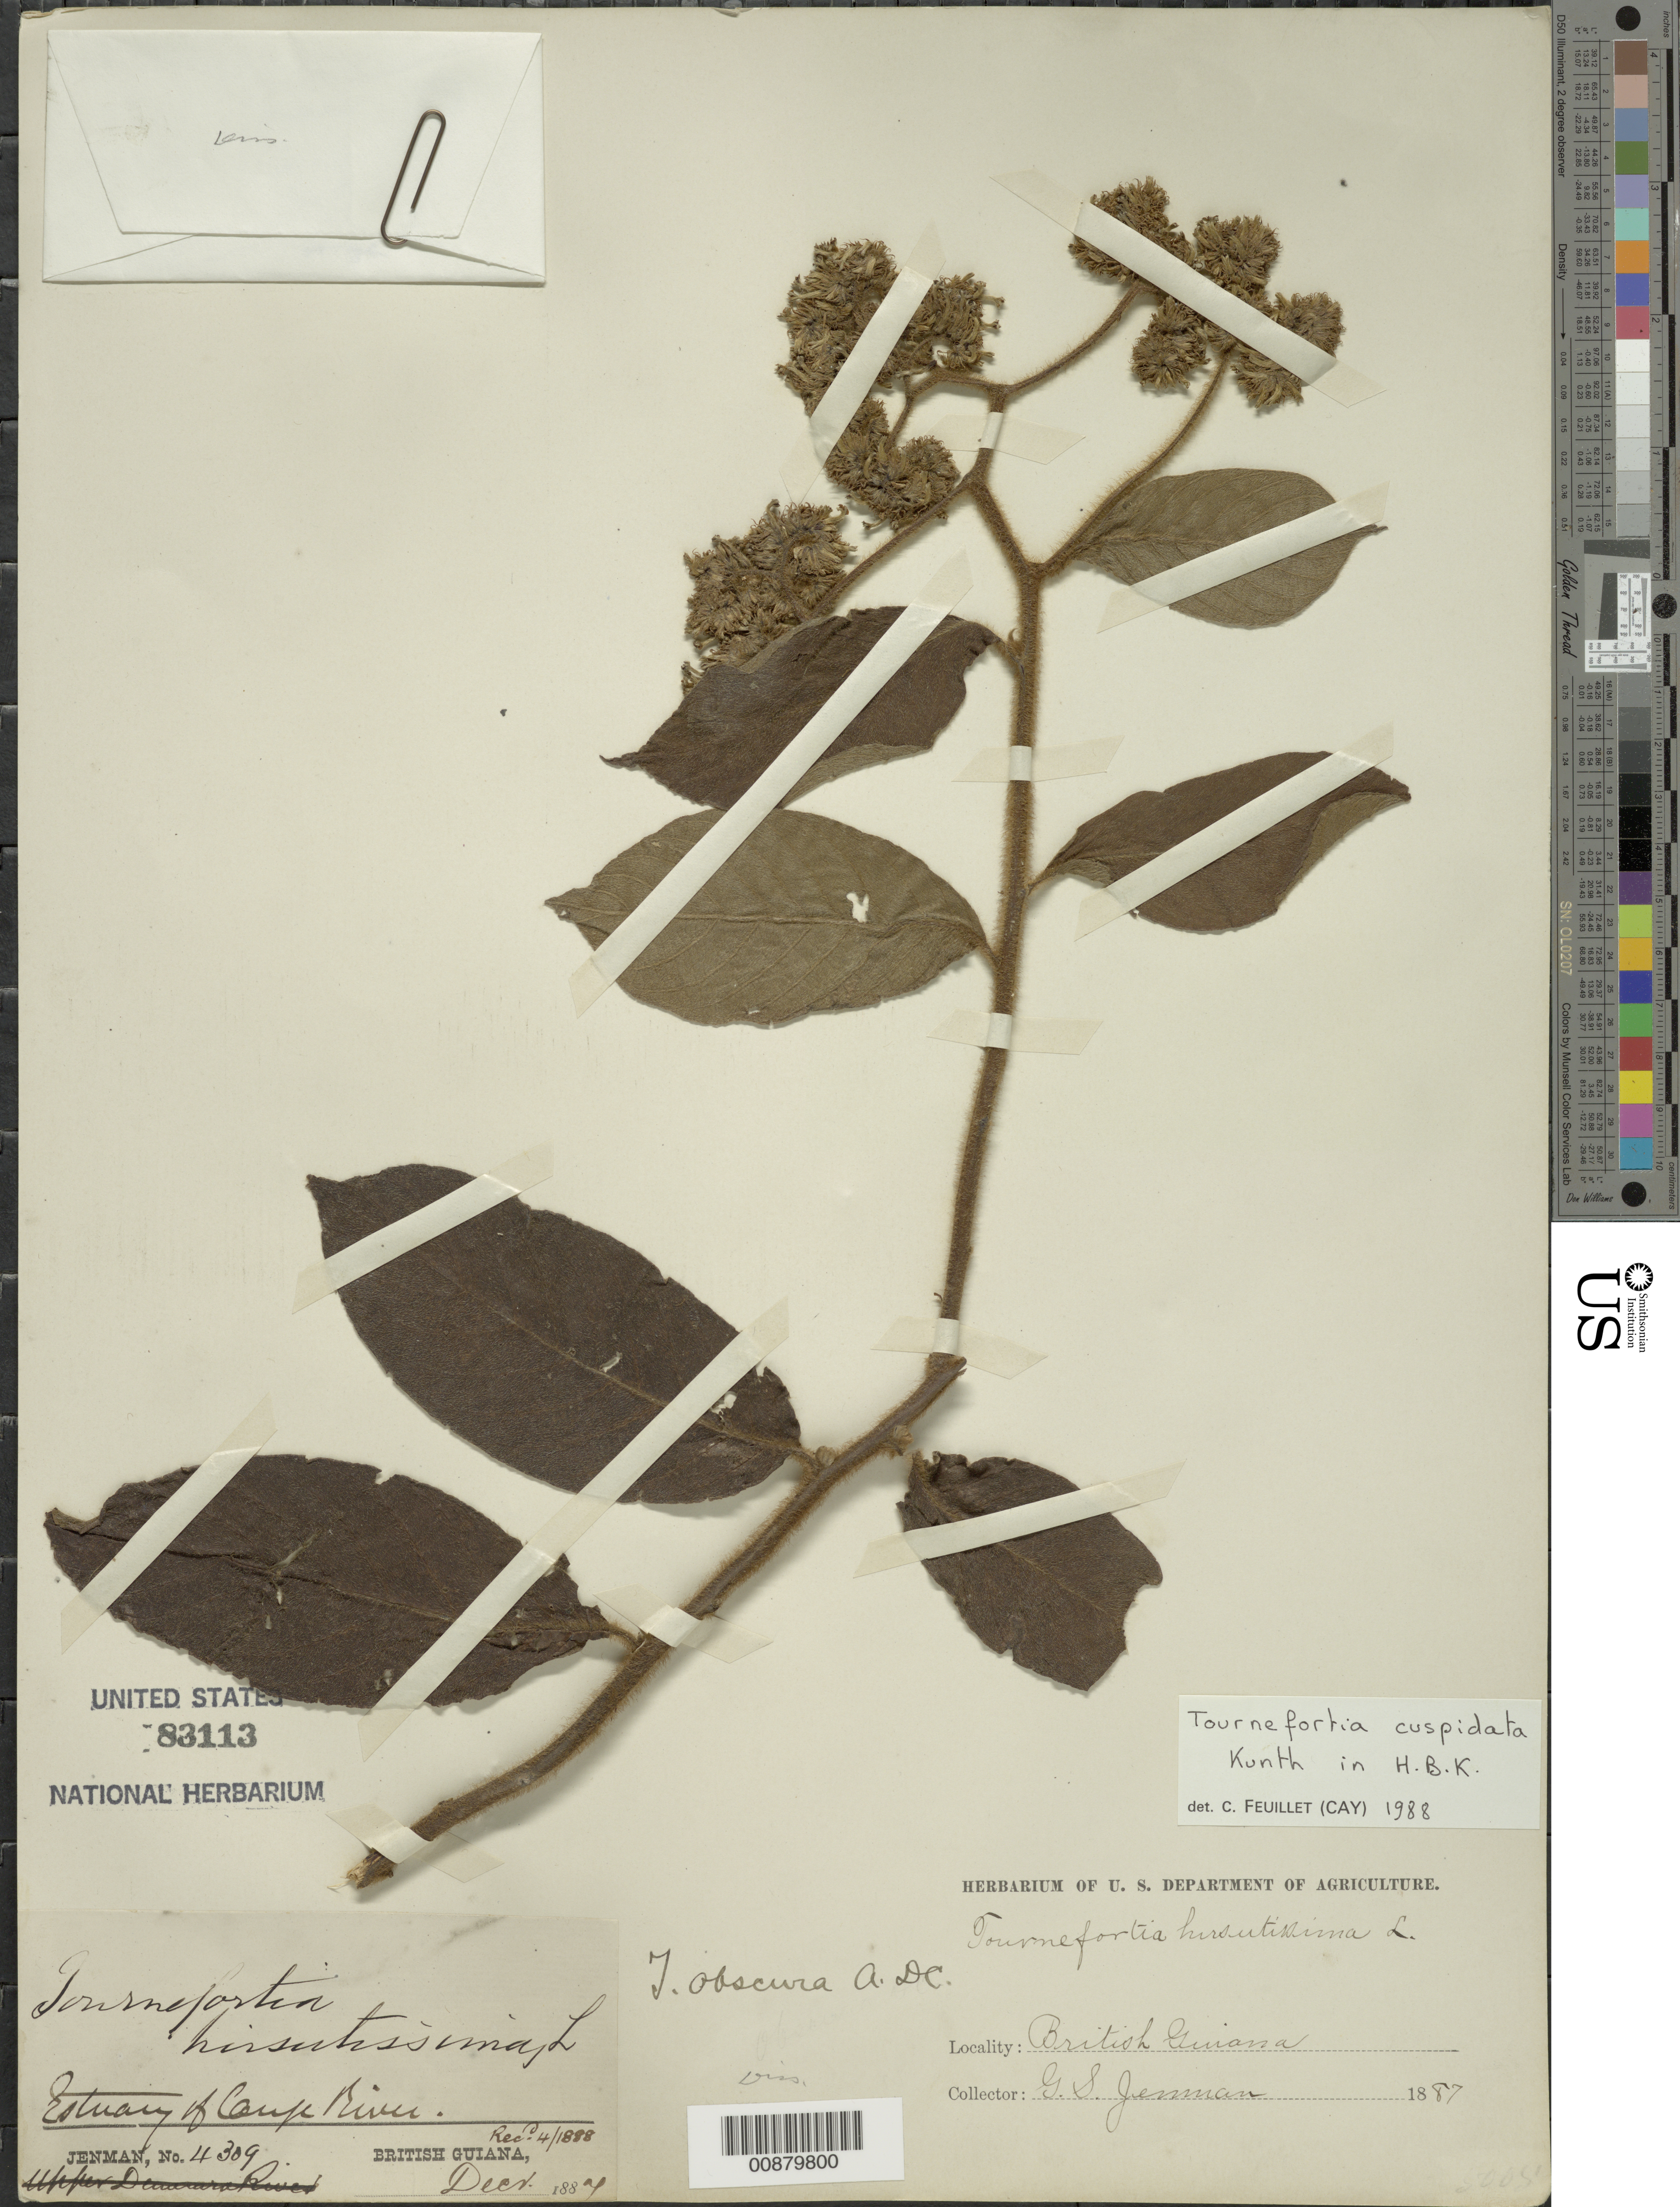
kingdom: Plantae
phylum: Tracheophyta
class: Magnoliopsida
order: Boraginales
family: Heliotropiaceae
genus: Tournefortia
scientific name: Tournefortia cuspidata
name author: Kunth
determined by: Feuillet, C.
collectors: G. S. Jenman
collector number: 4309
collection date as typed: December 1884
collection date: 1884-12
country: Guyana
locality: Capupe River, estuary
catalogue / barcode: US 83113